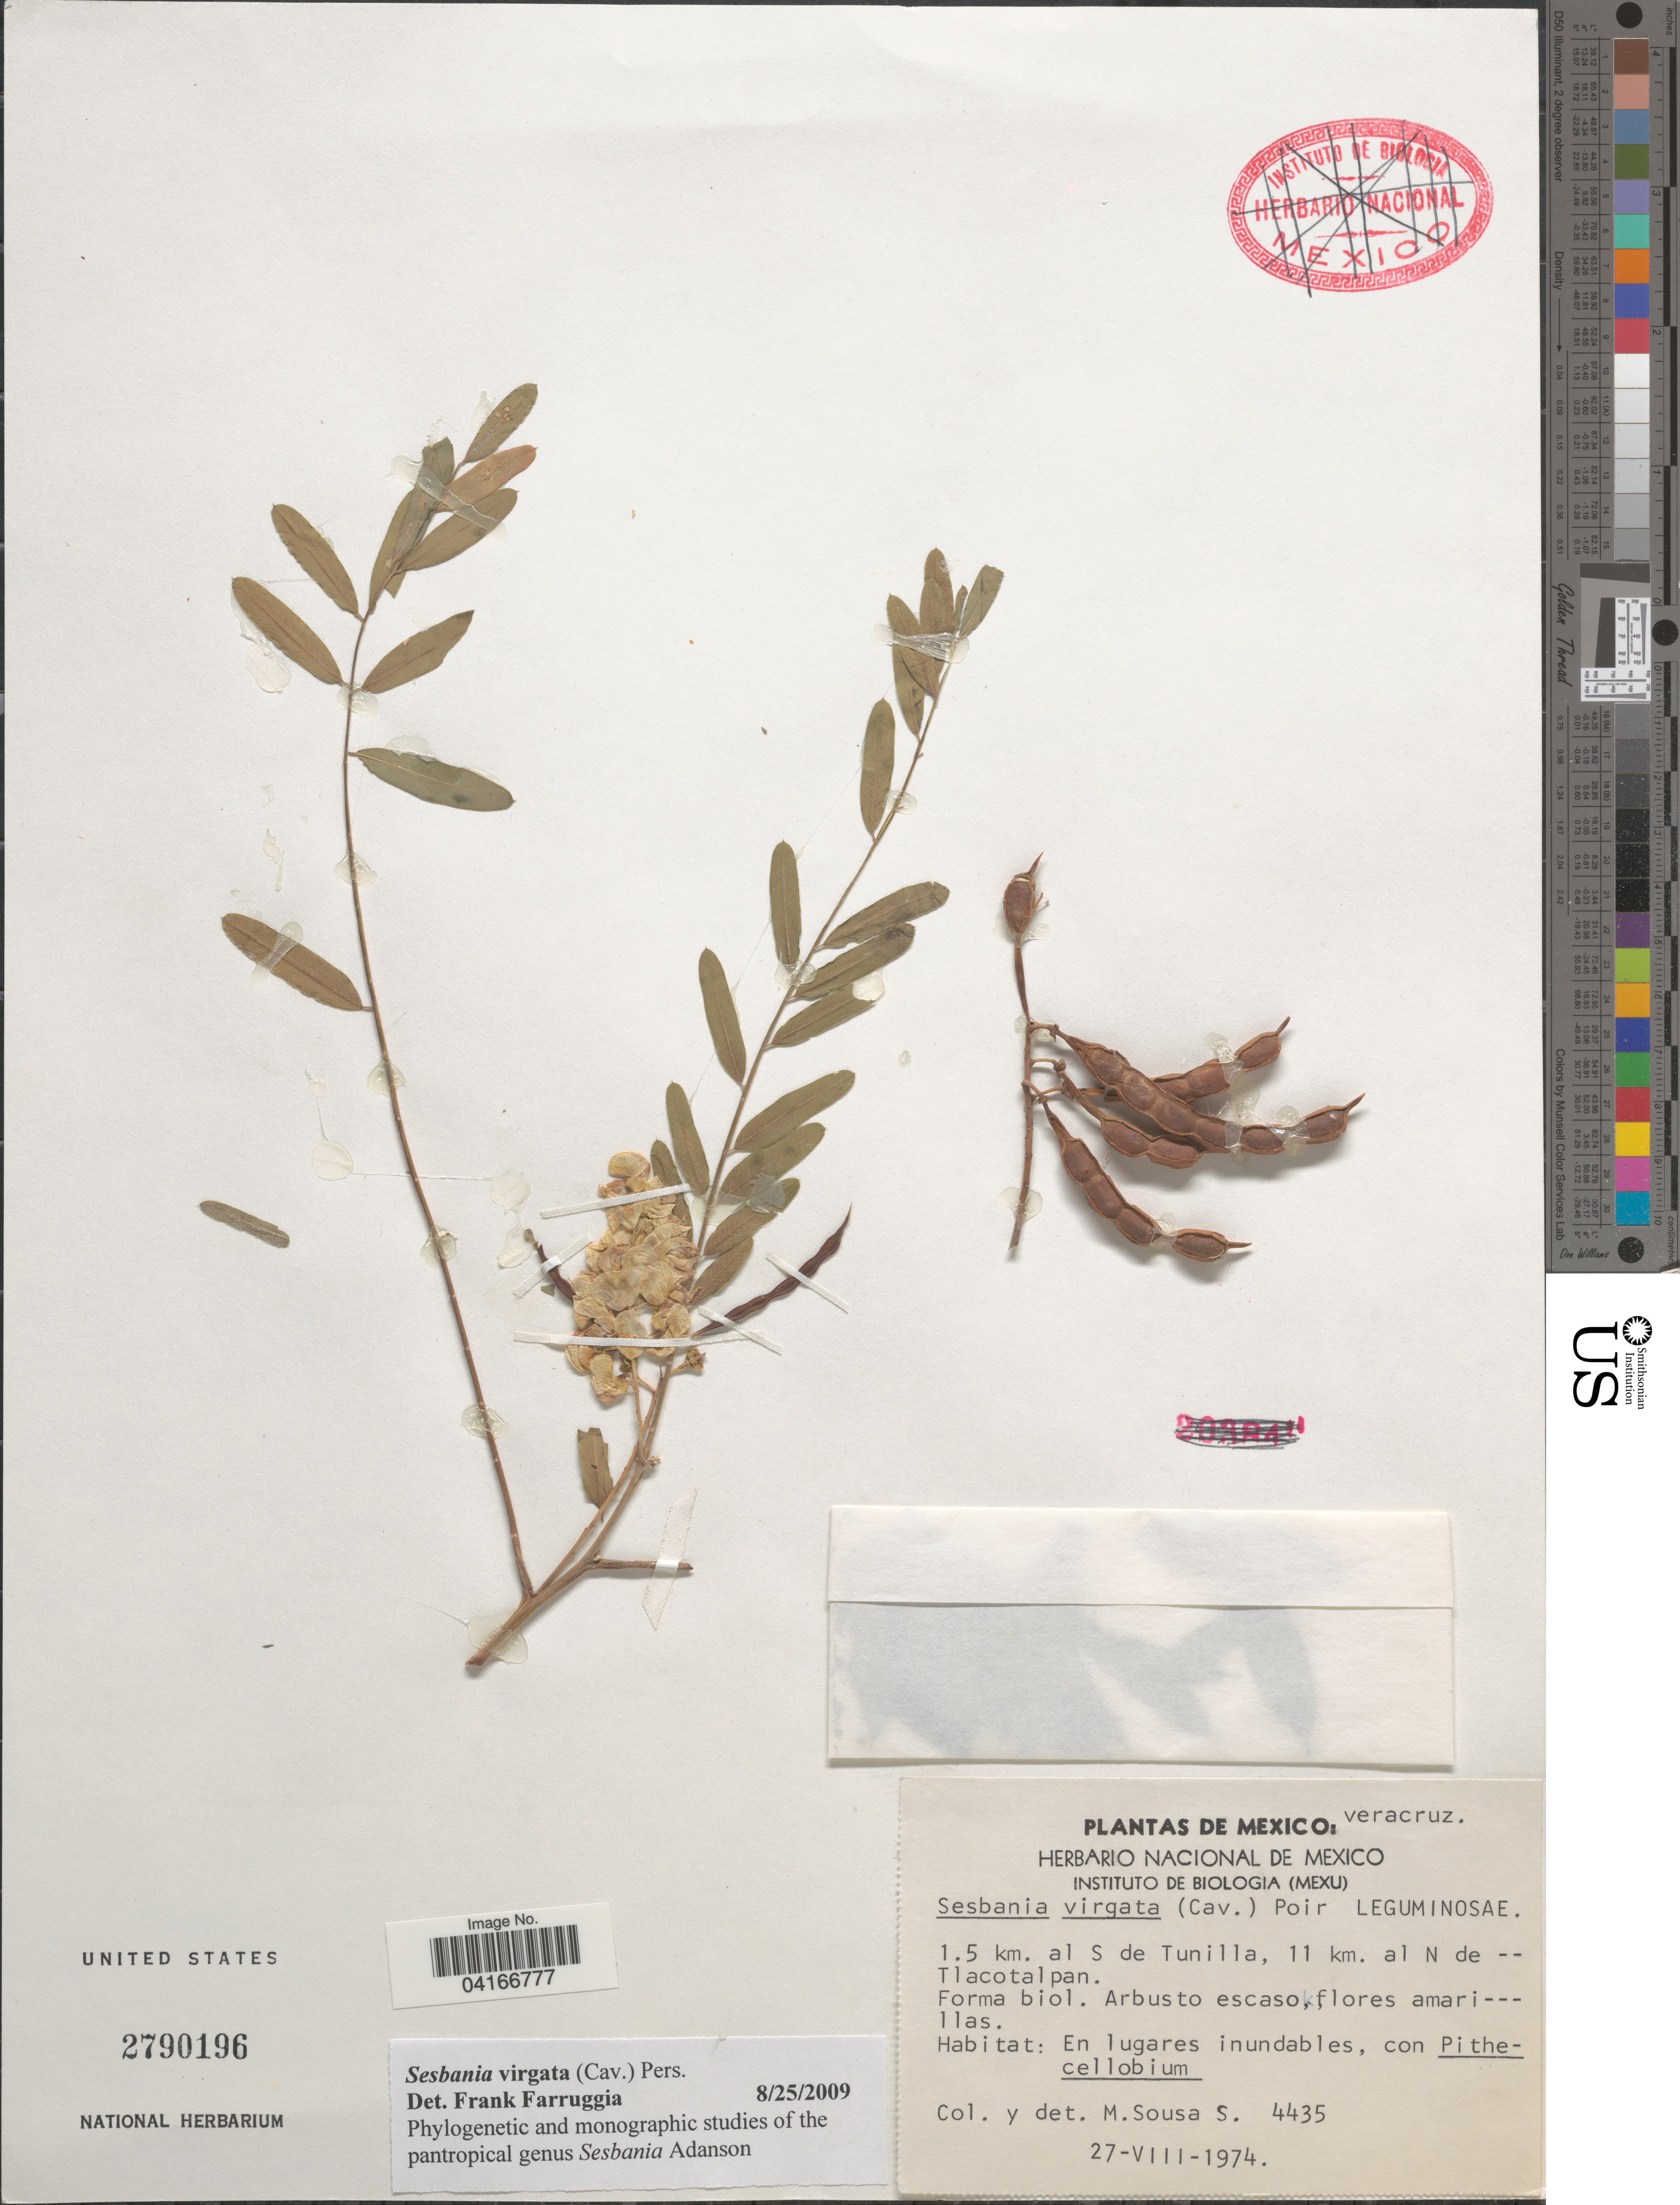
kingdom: Plantae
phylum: Tracheophyta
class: Magnoliopsida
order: Fabales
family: Fabaceae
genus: Sesbania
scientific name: Sesbania virgata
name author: (Cav.) Pers.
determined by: Farruggia, Frank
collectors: M. Sousa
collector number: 4435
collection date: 1974-08-27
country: Mexico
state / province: Veracruz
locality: Veracruz. 1.5 km al S de Tunilla, 11 km. al N de Tlacotalpan.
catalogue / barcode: US 2790196